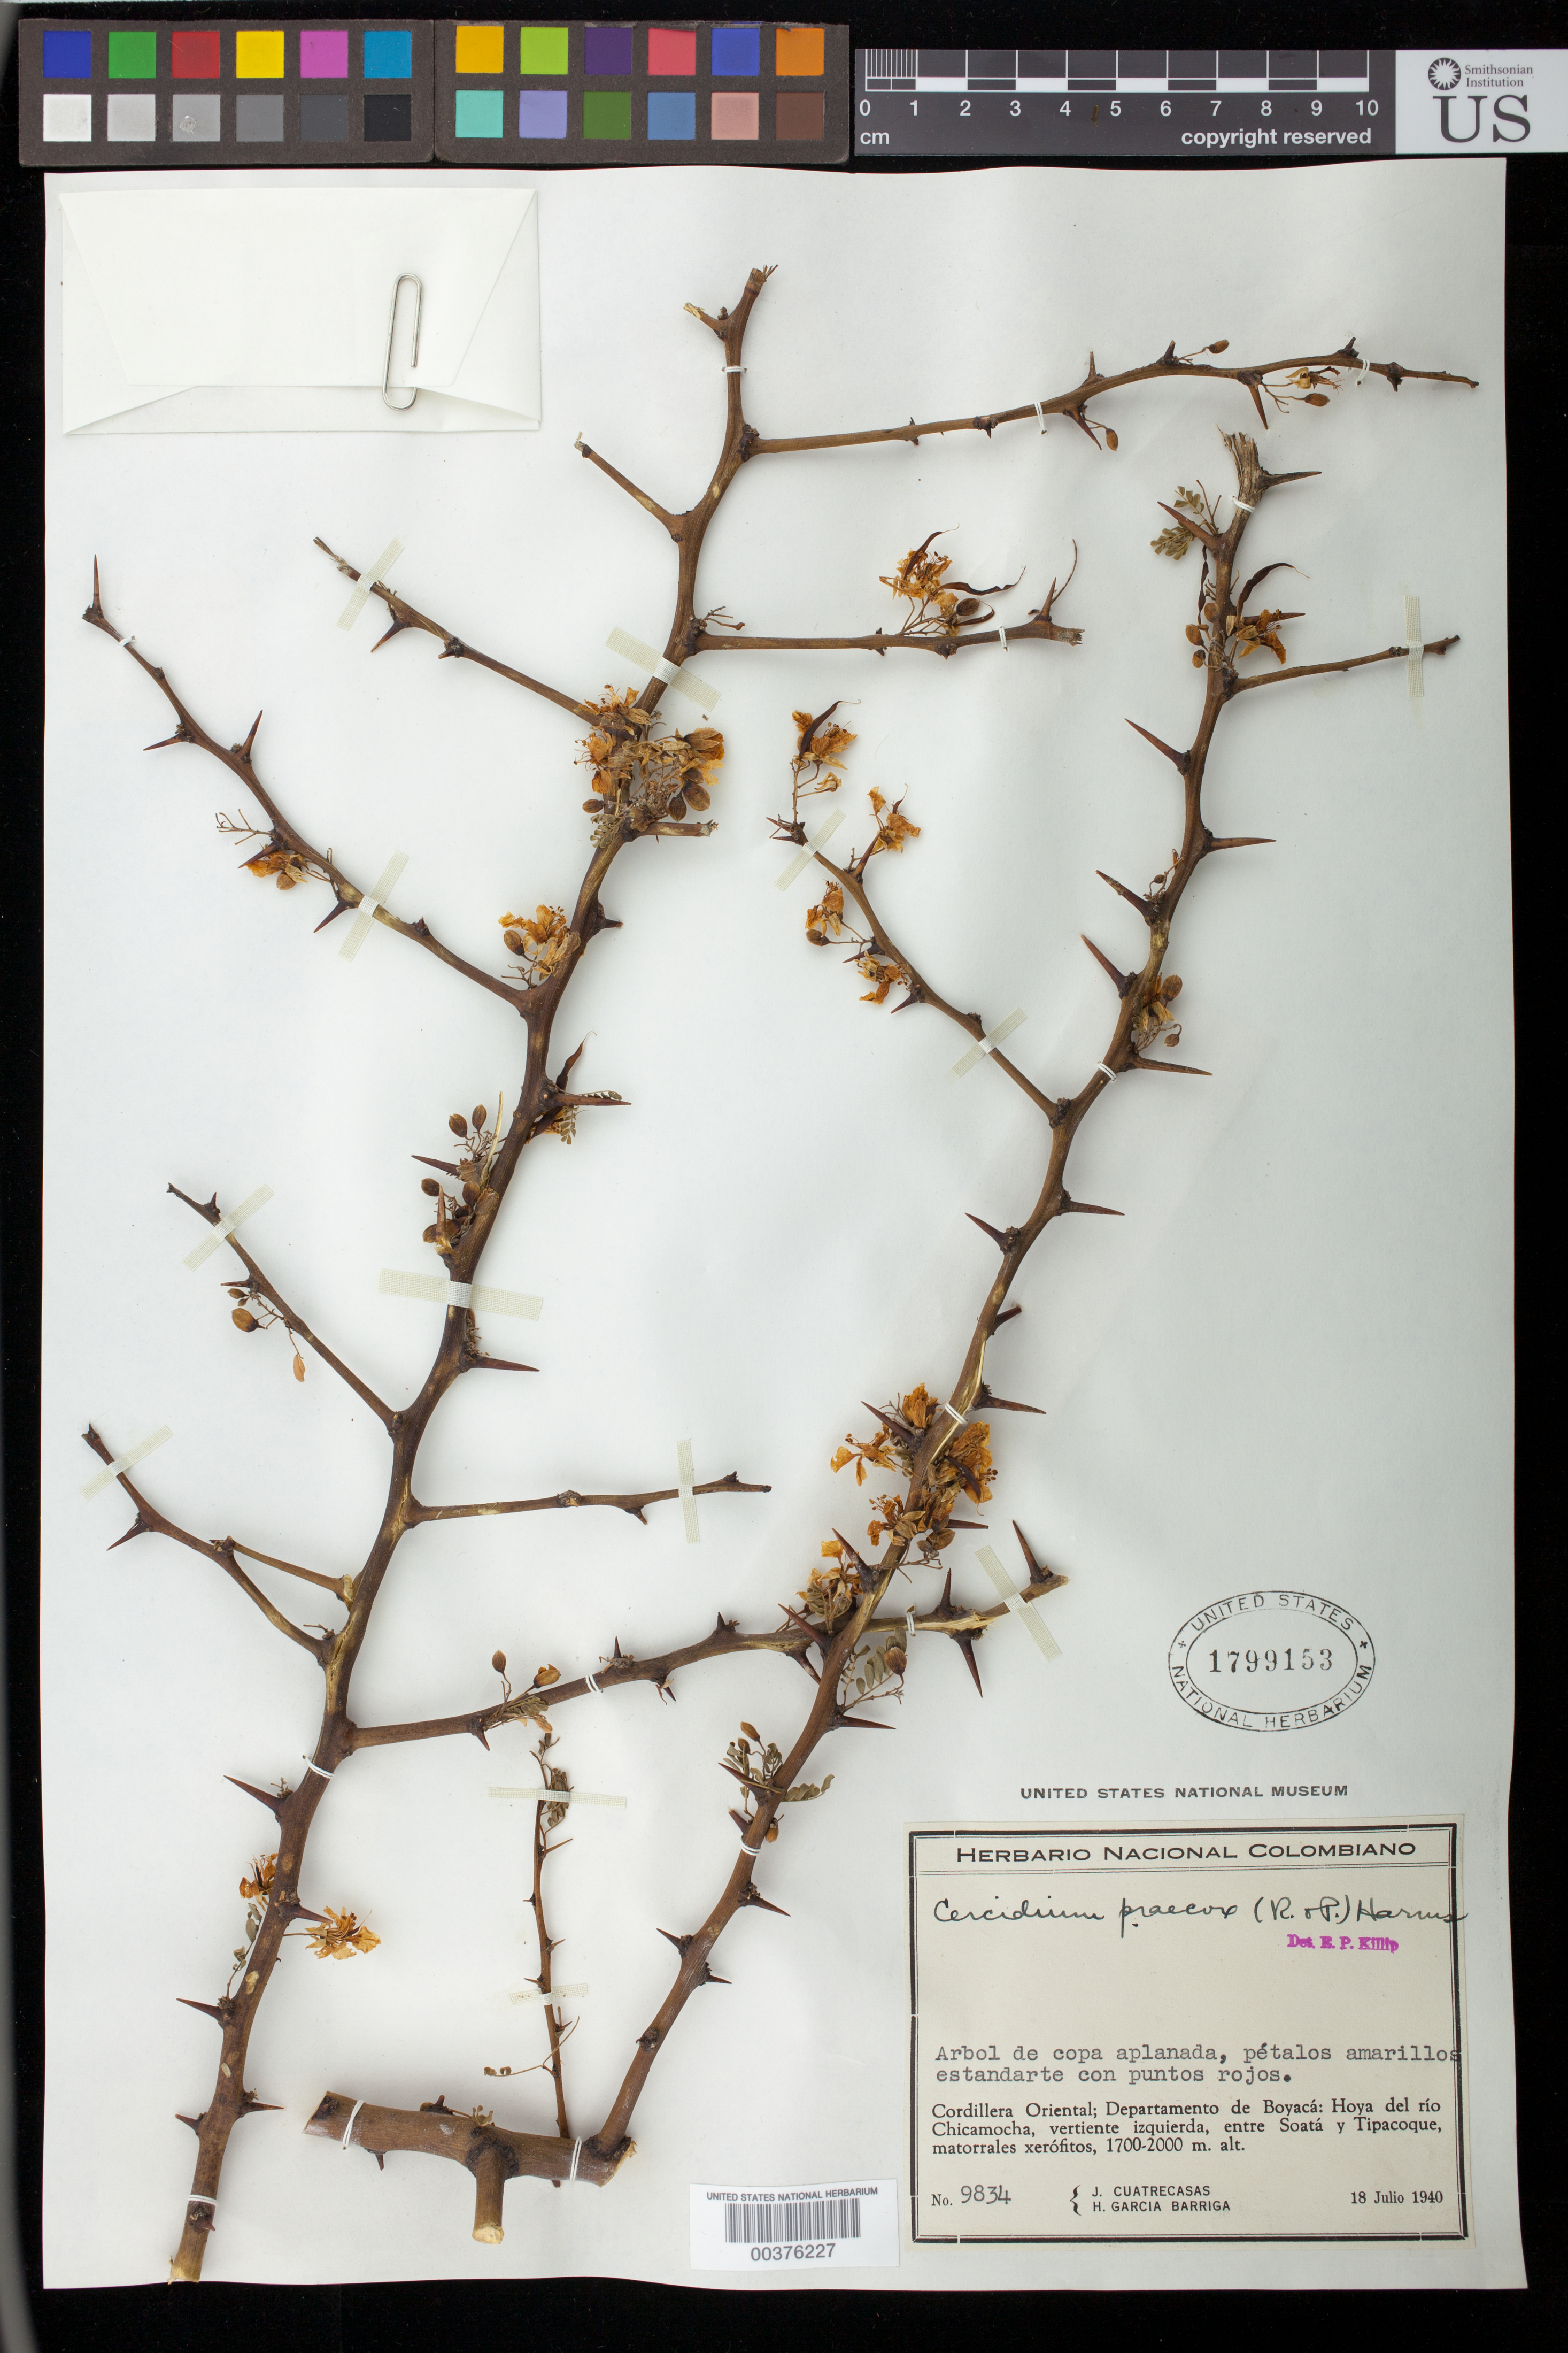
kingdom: Plantae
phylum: Tracheophyta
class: Magnoliopsida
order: Fabales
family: Fabaceae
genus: Parkinsonia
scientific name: Parkinsonia praecox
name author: (Ruiz & Pav.) J.E. Hawkins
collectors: J. Cuatrecasas & H. García Barriga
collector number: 9834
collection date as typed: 18 Jul 1940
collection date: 1940-07-18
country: Colombia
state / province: Boyacá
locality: Cordillera Oriental; Hoya del rio Chicamocha, vertiente izquierda, entre Soatá y Tipacoque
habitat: Matorrales xerofitos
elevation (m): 1700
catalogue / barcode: US 1799153